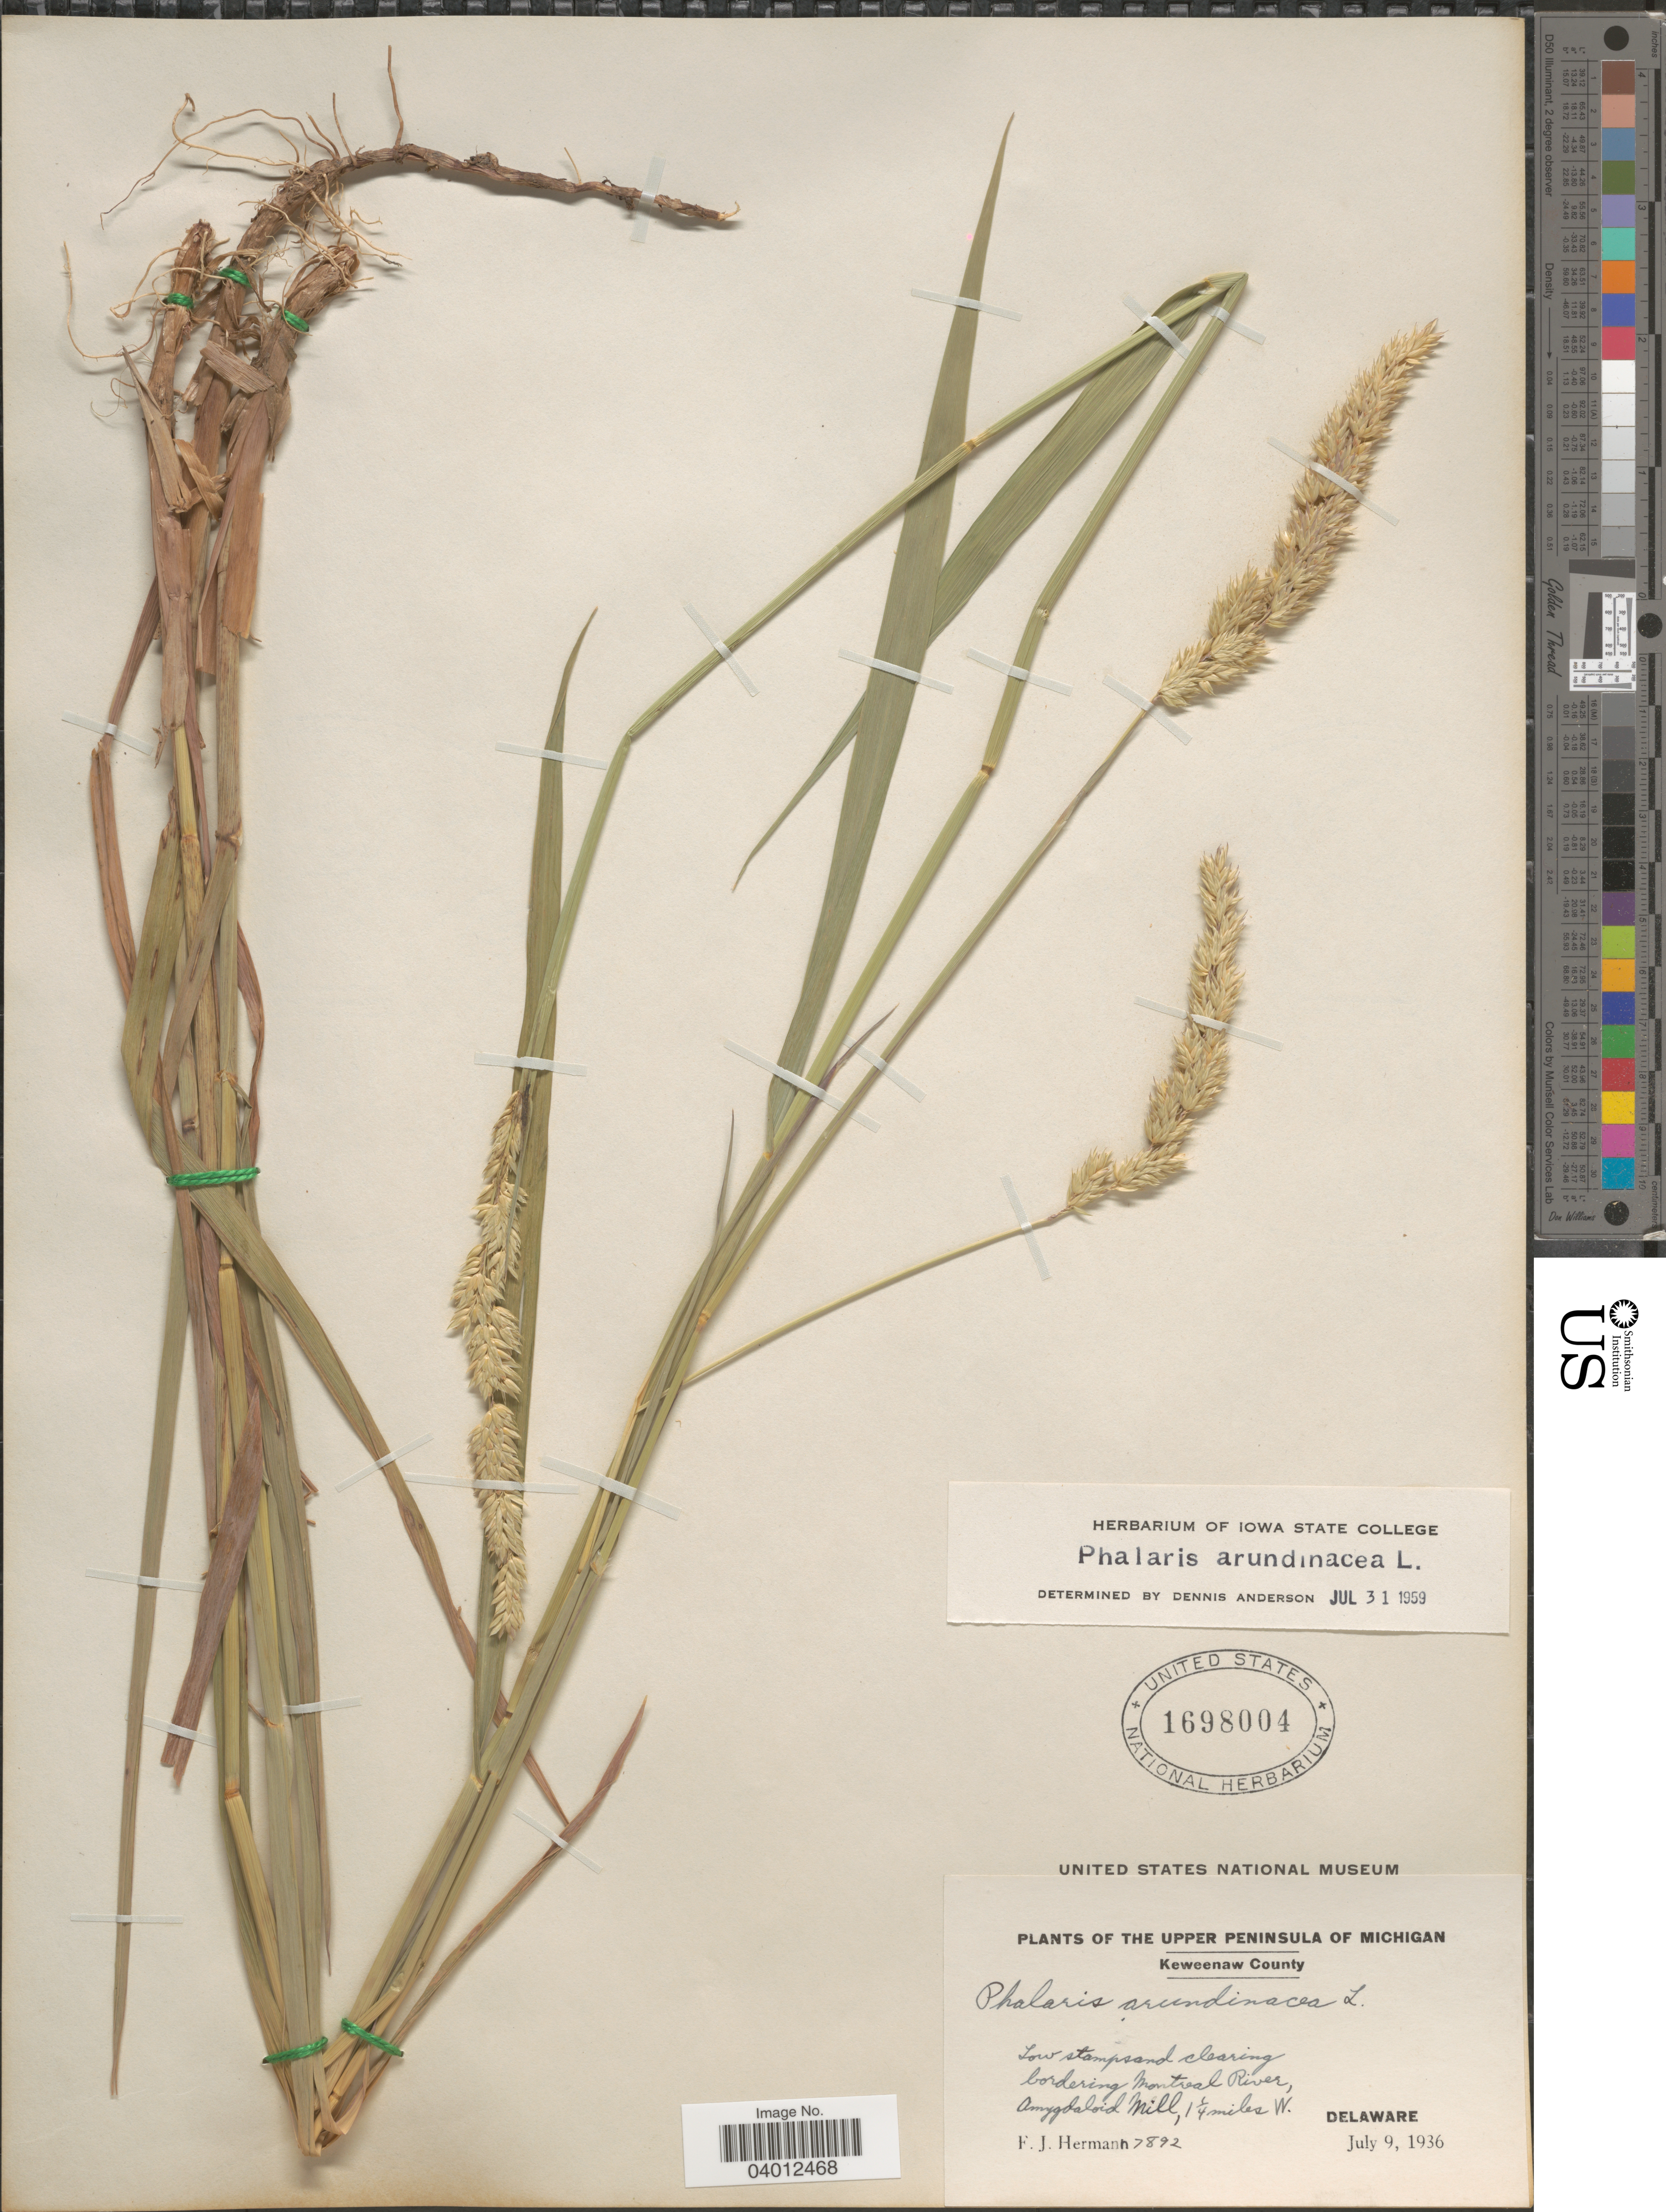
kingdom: Plantae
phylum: Tracheophyta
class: Liliopsida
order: Poales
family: Poaceae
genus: Phalaris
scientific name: Phalaris arundinacea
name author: L.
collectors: F. J. Hermann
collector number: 7892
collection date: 1936-07-09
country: United States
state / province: Michigan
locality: The Upper Peninsula of Michigan. Keweenaw County. Low stampsand clearing bordering Montreal River, Amygdaloid Mill, 1¼ miles W. Delaware.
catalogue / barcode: US 1698004